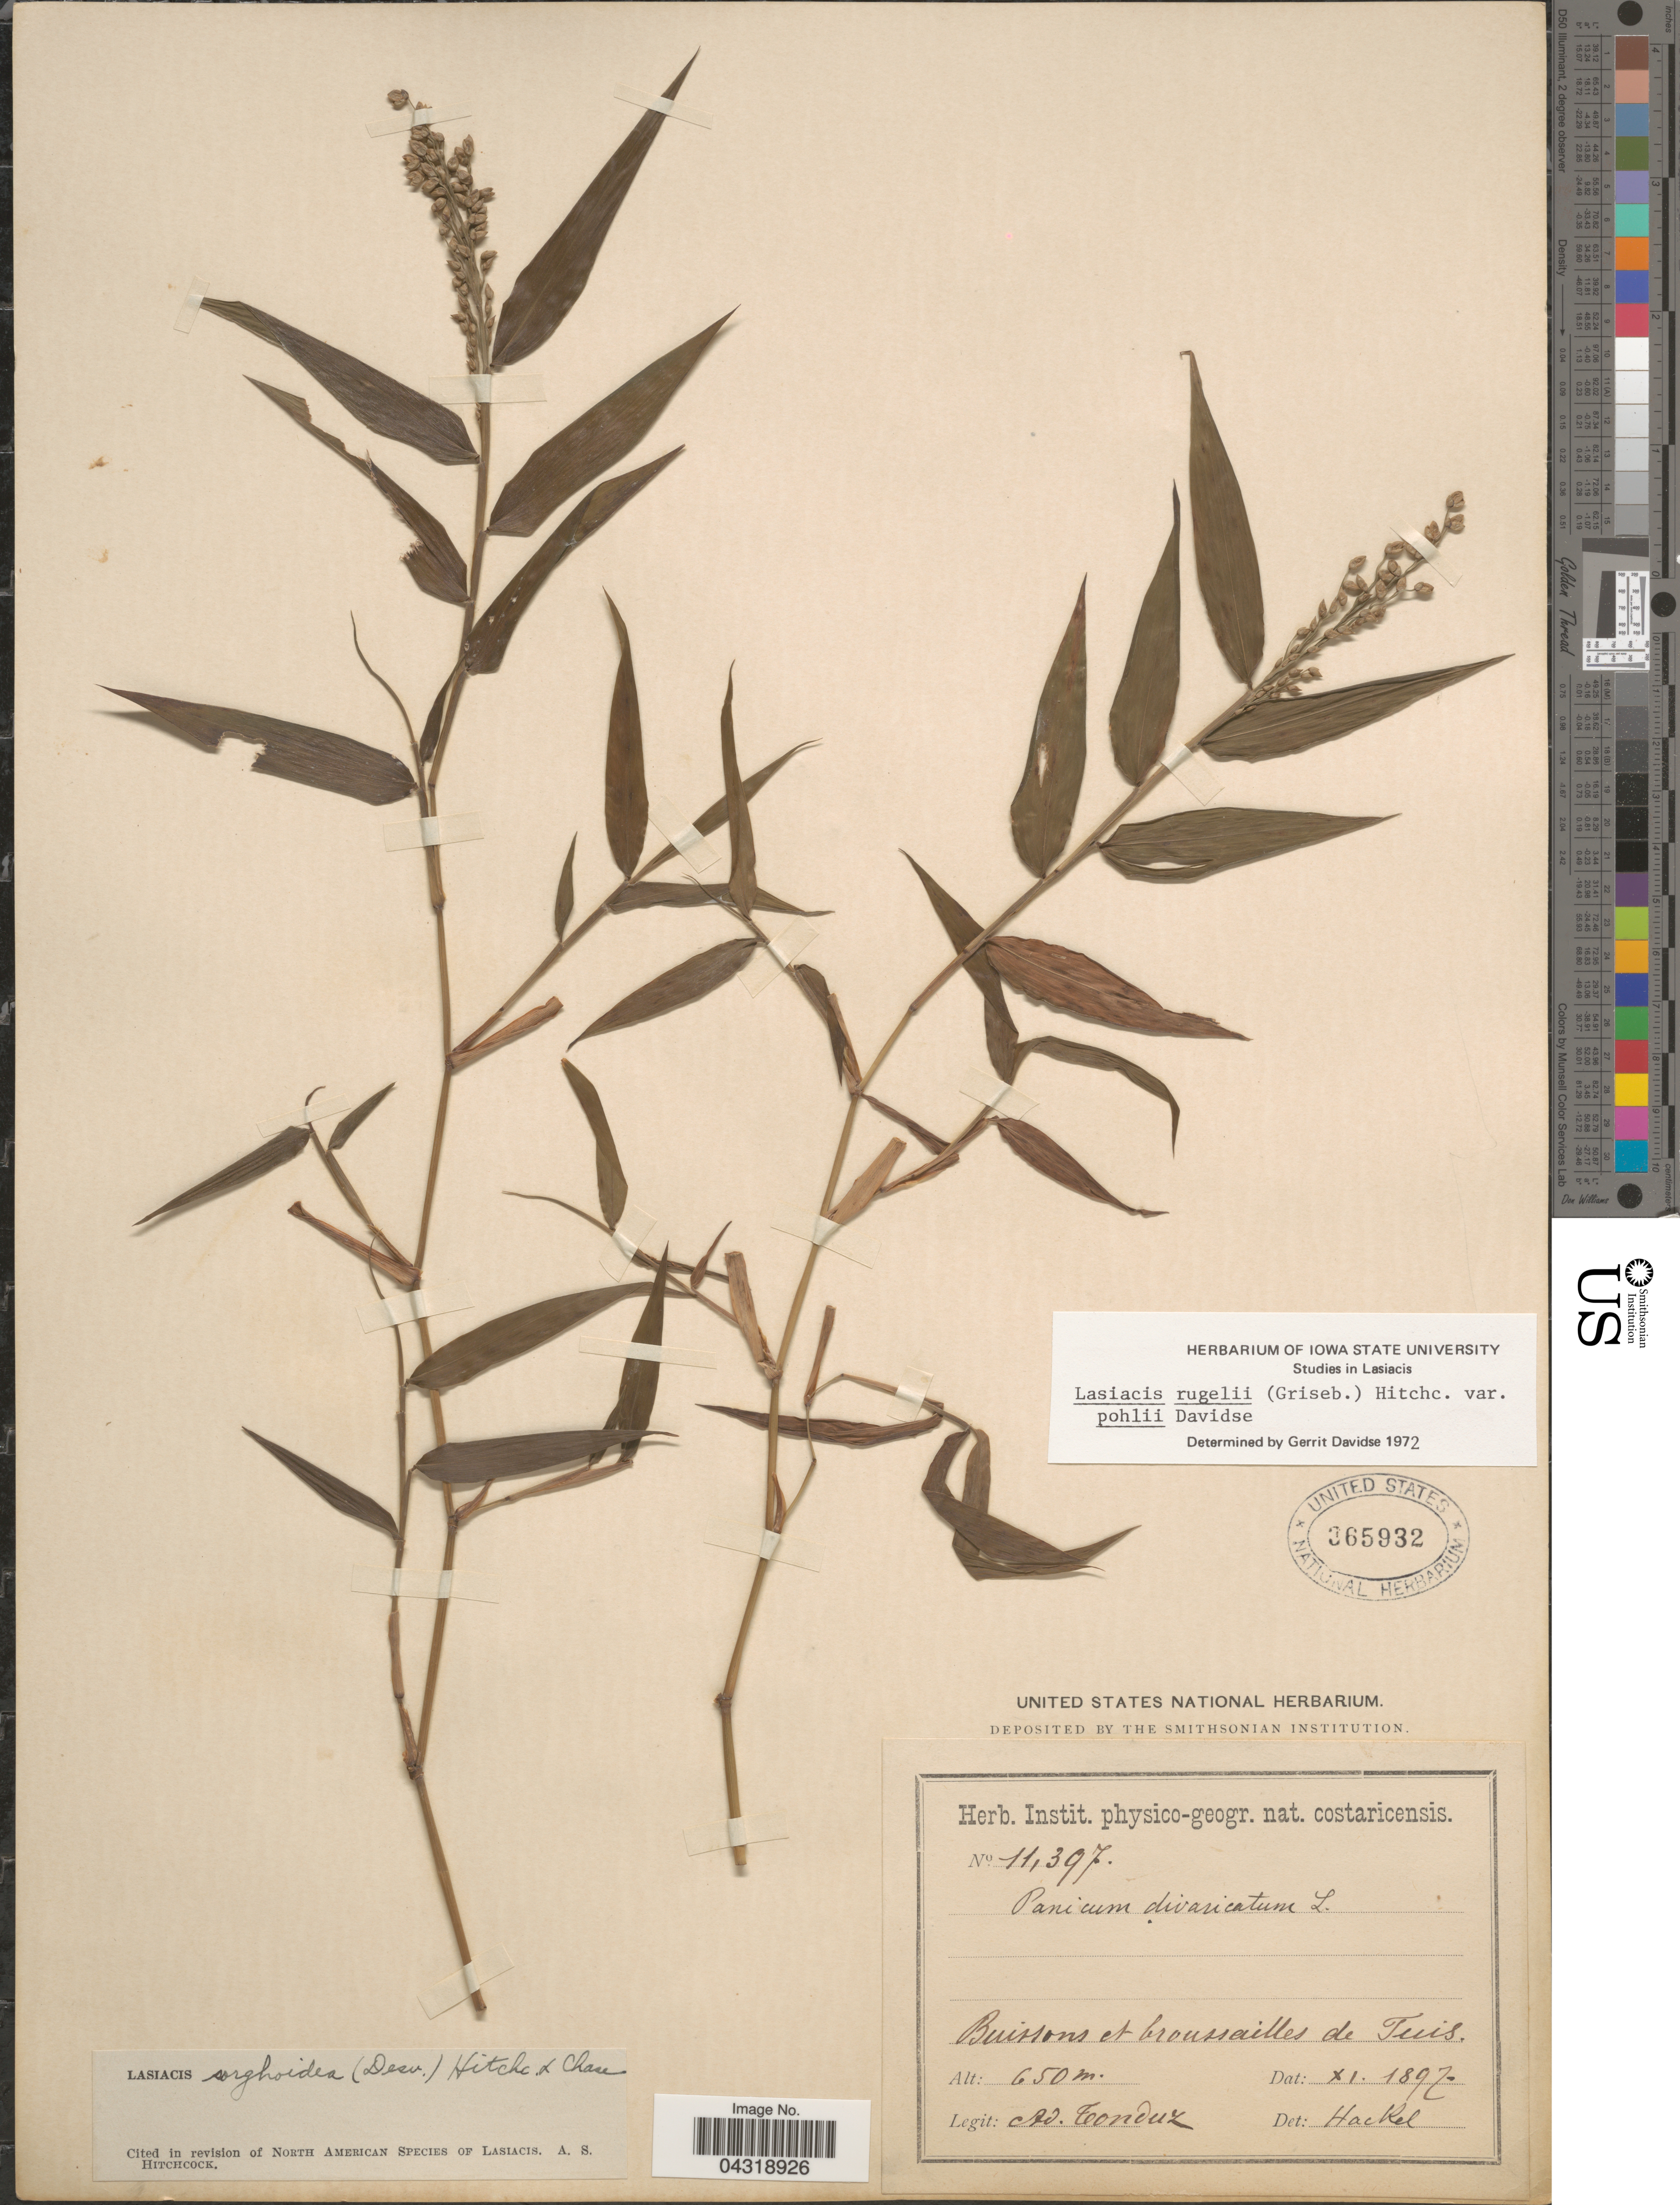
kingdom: Plantae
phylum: Tracheophyta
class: Liliopsida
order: Poales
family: Poaceae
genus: Lasiacis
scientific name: Lasiacis rugelii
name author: (Griseb.) Hitchc.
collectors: A. Tonduz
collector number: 11397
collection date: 1897-11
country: Costa Rica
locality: Buissons et broussailles de Tuis.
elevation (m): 650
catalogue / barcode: US 365932